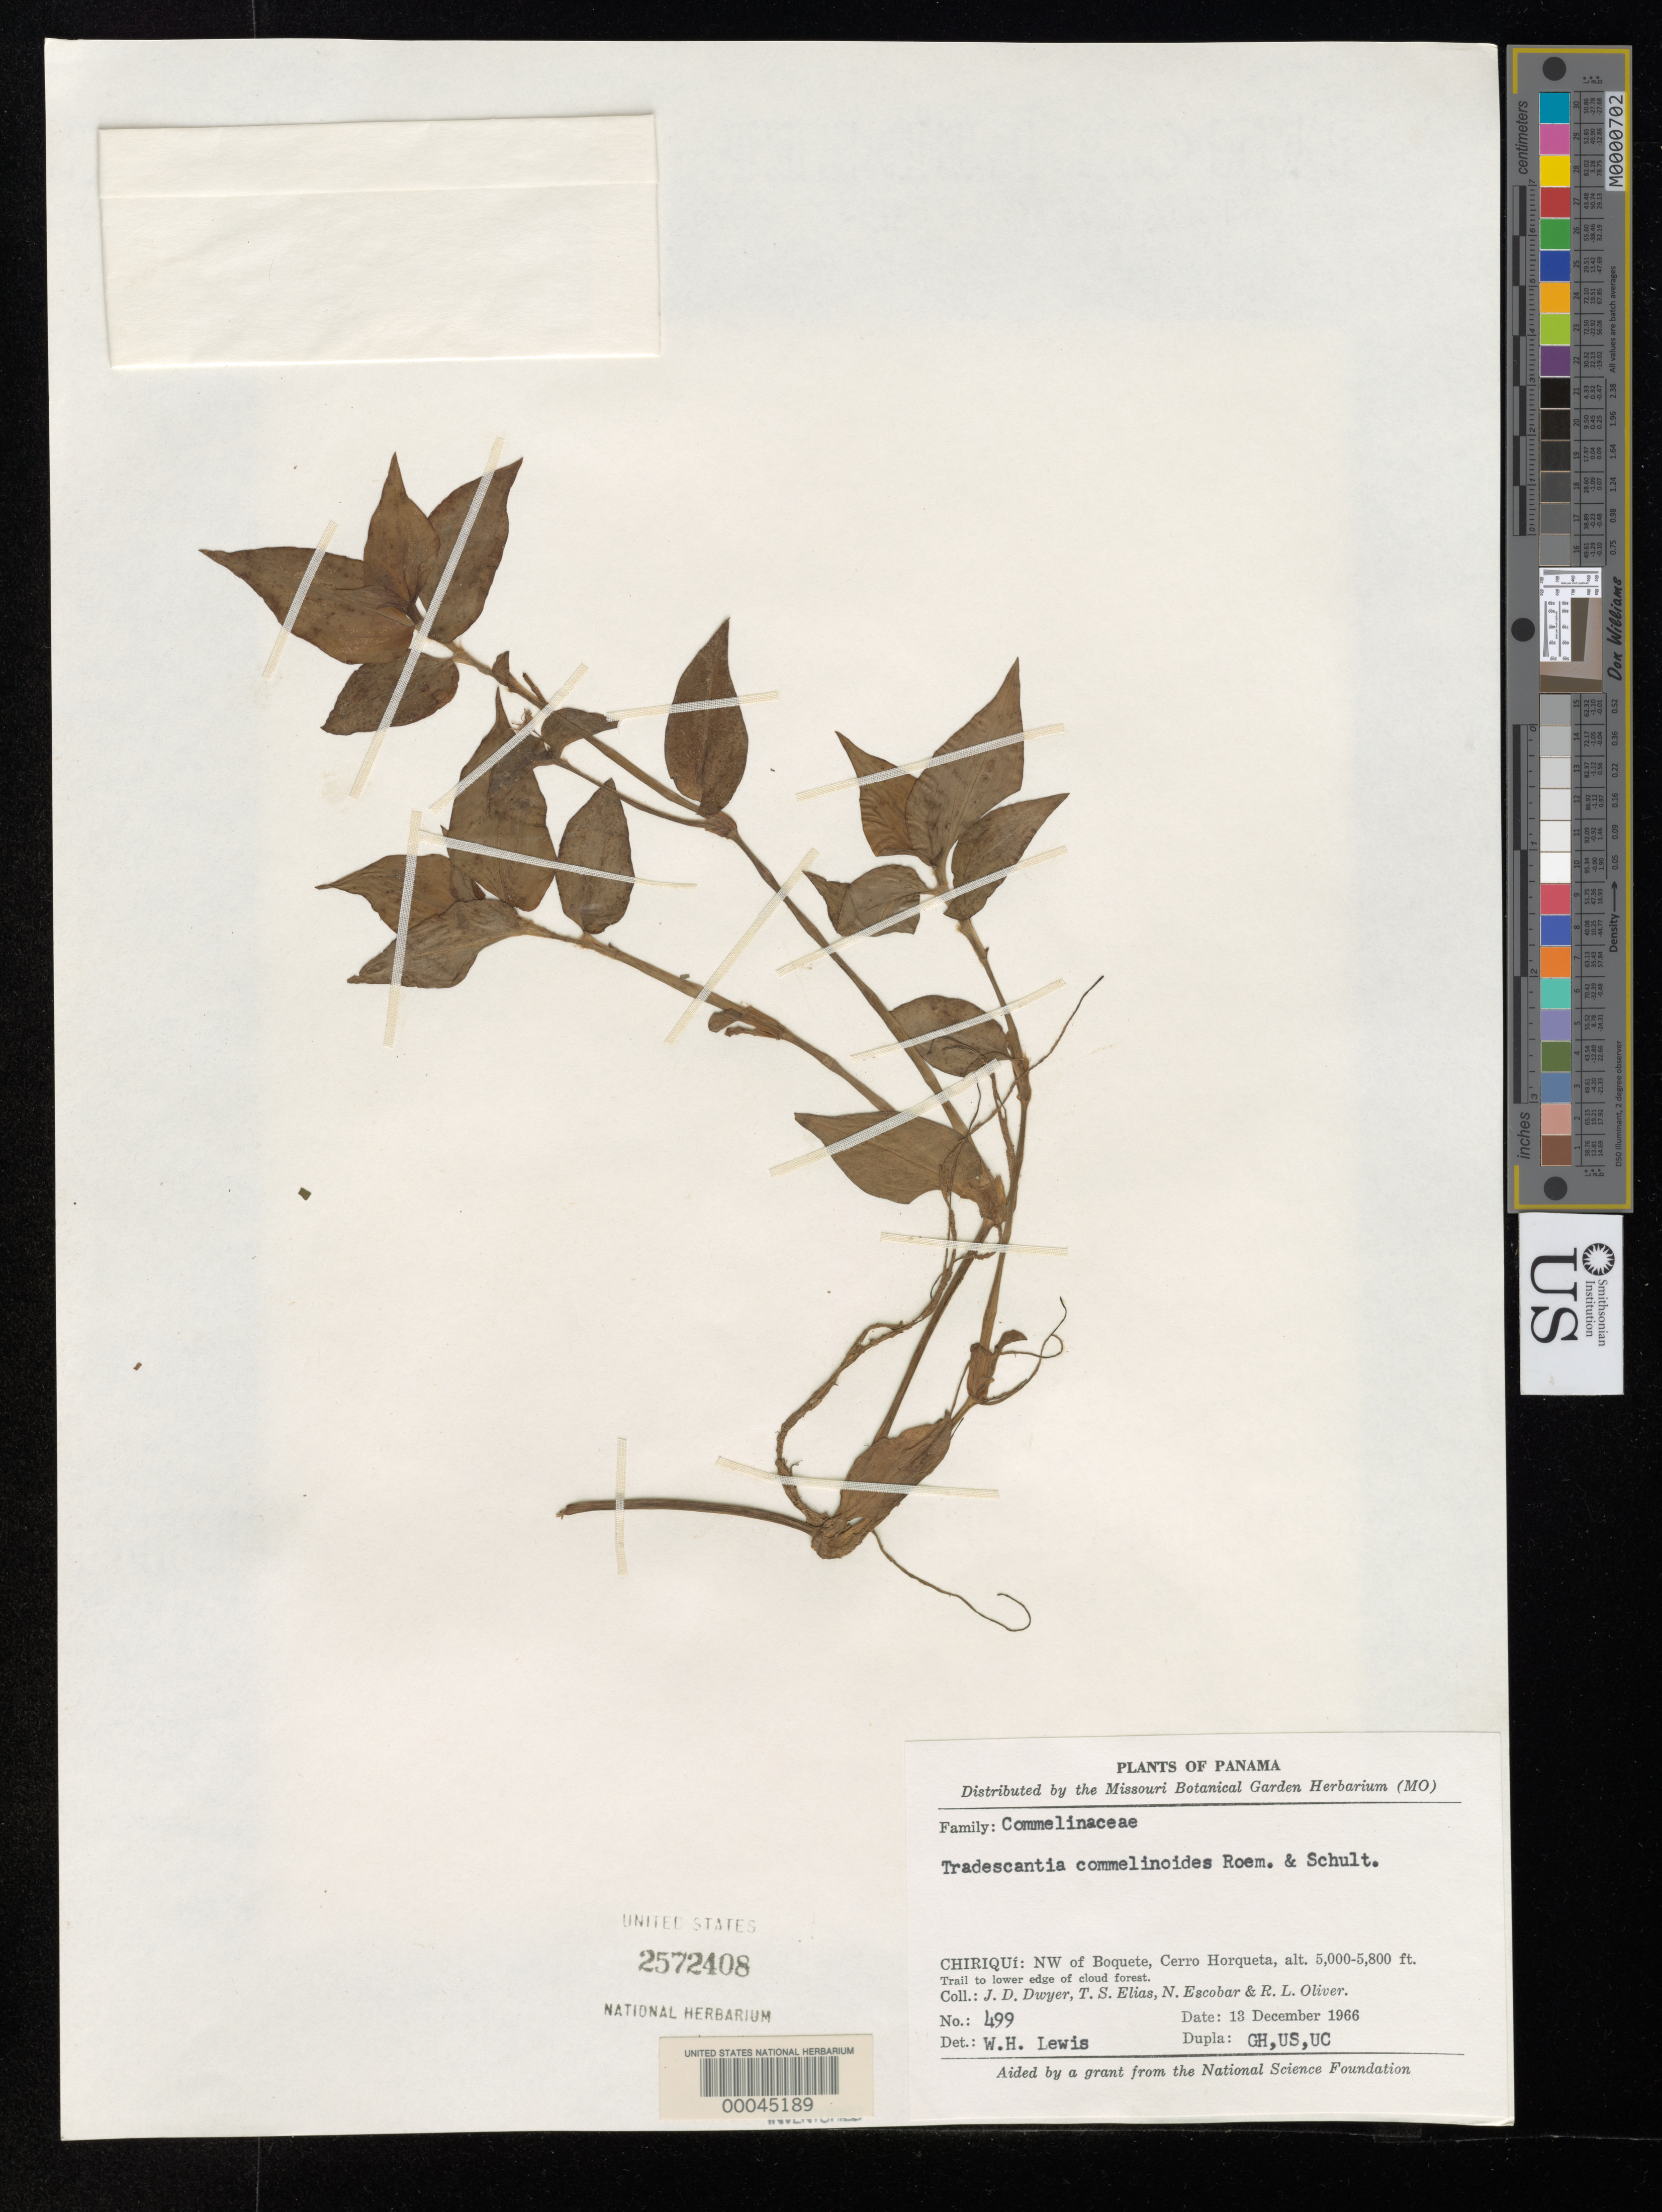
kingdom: Plantae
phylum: Tracheophyta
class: Liliopsida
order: Commelinales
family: Commelinaceae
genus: Tradescantia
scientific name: Tradescantia poelliae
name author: D.R. Hunt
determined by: Strong, Mark T., (BOT), Smithsonian Institution - National Museum of Natural History (UNITED STATES)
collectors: J. D. Dwyer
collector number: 499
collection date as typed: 13 Dec 1966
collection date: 1966-12-13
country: Panama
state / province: Chiriquí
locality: N W of Boquete, Cerro Horqueta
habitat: Trailside, cloud forest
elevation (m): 1525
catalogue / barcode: US 2572408